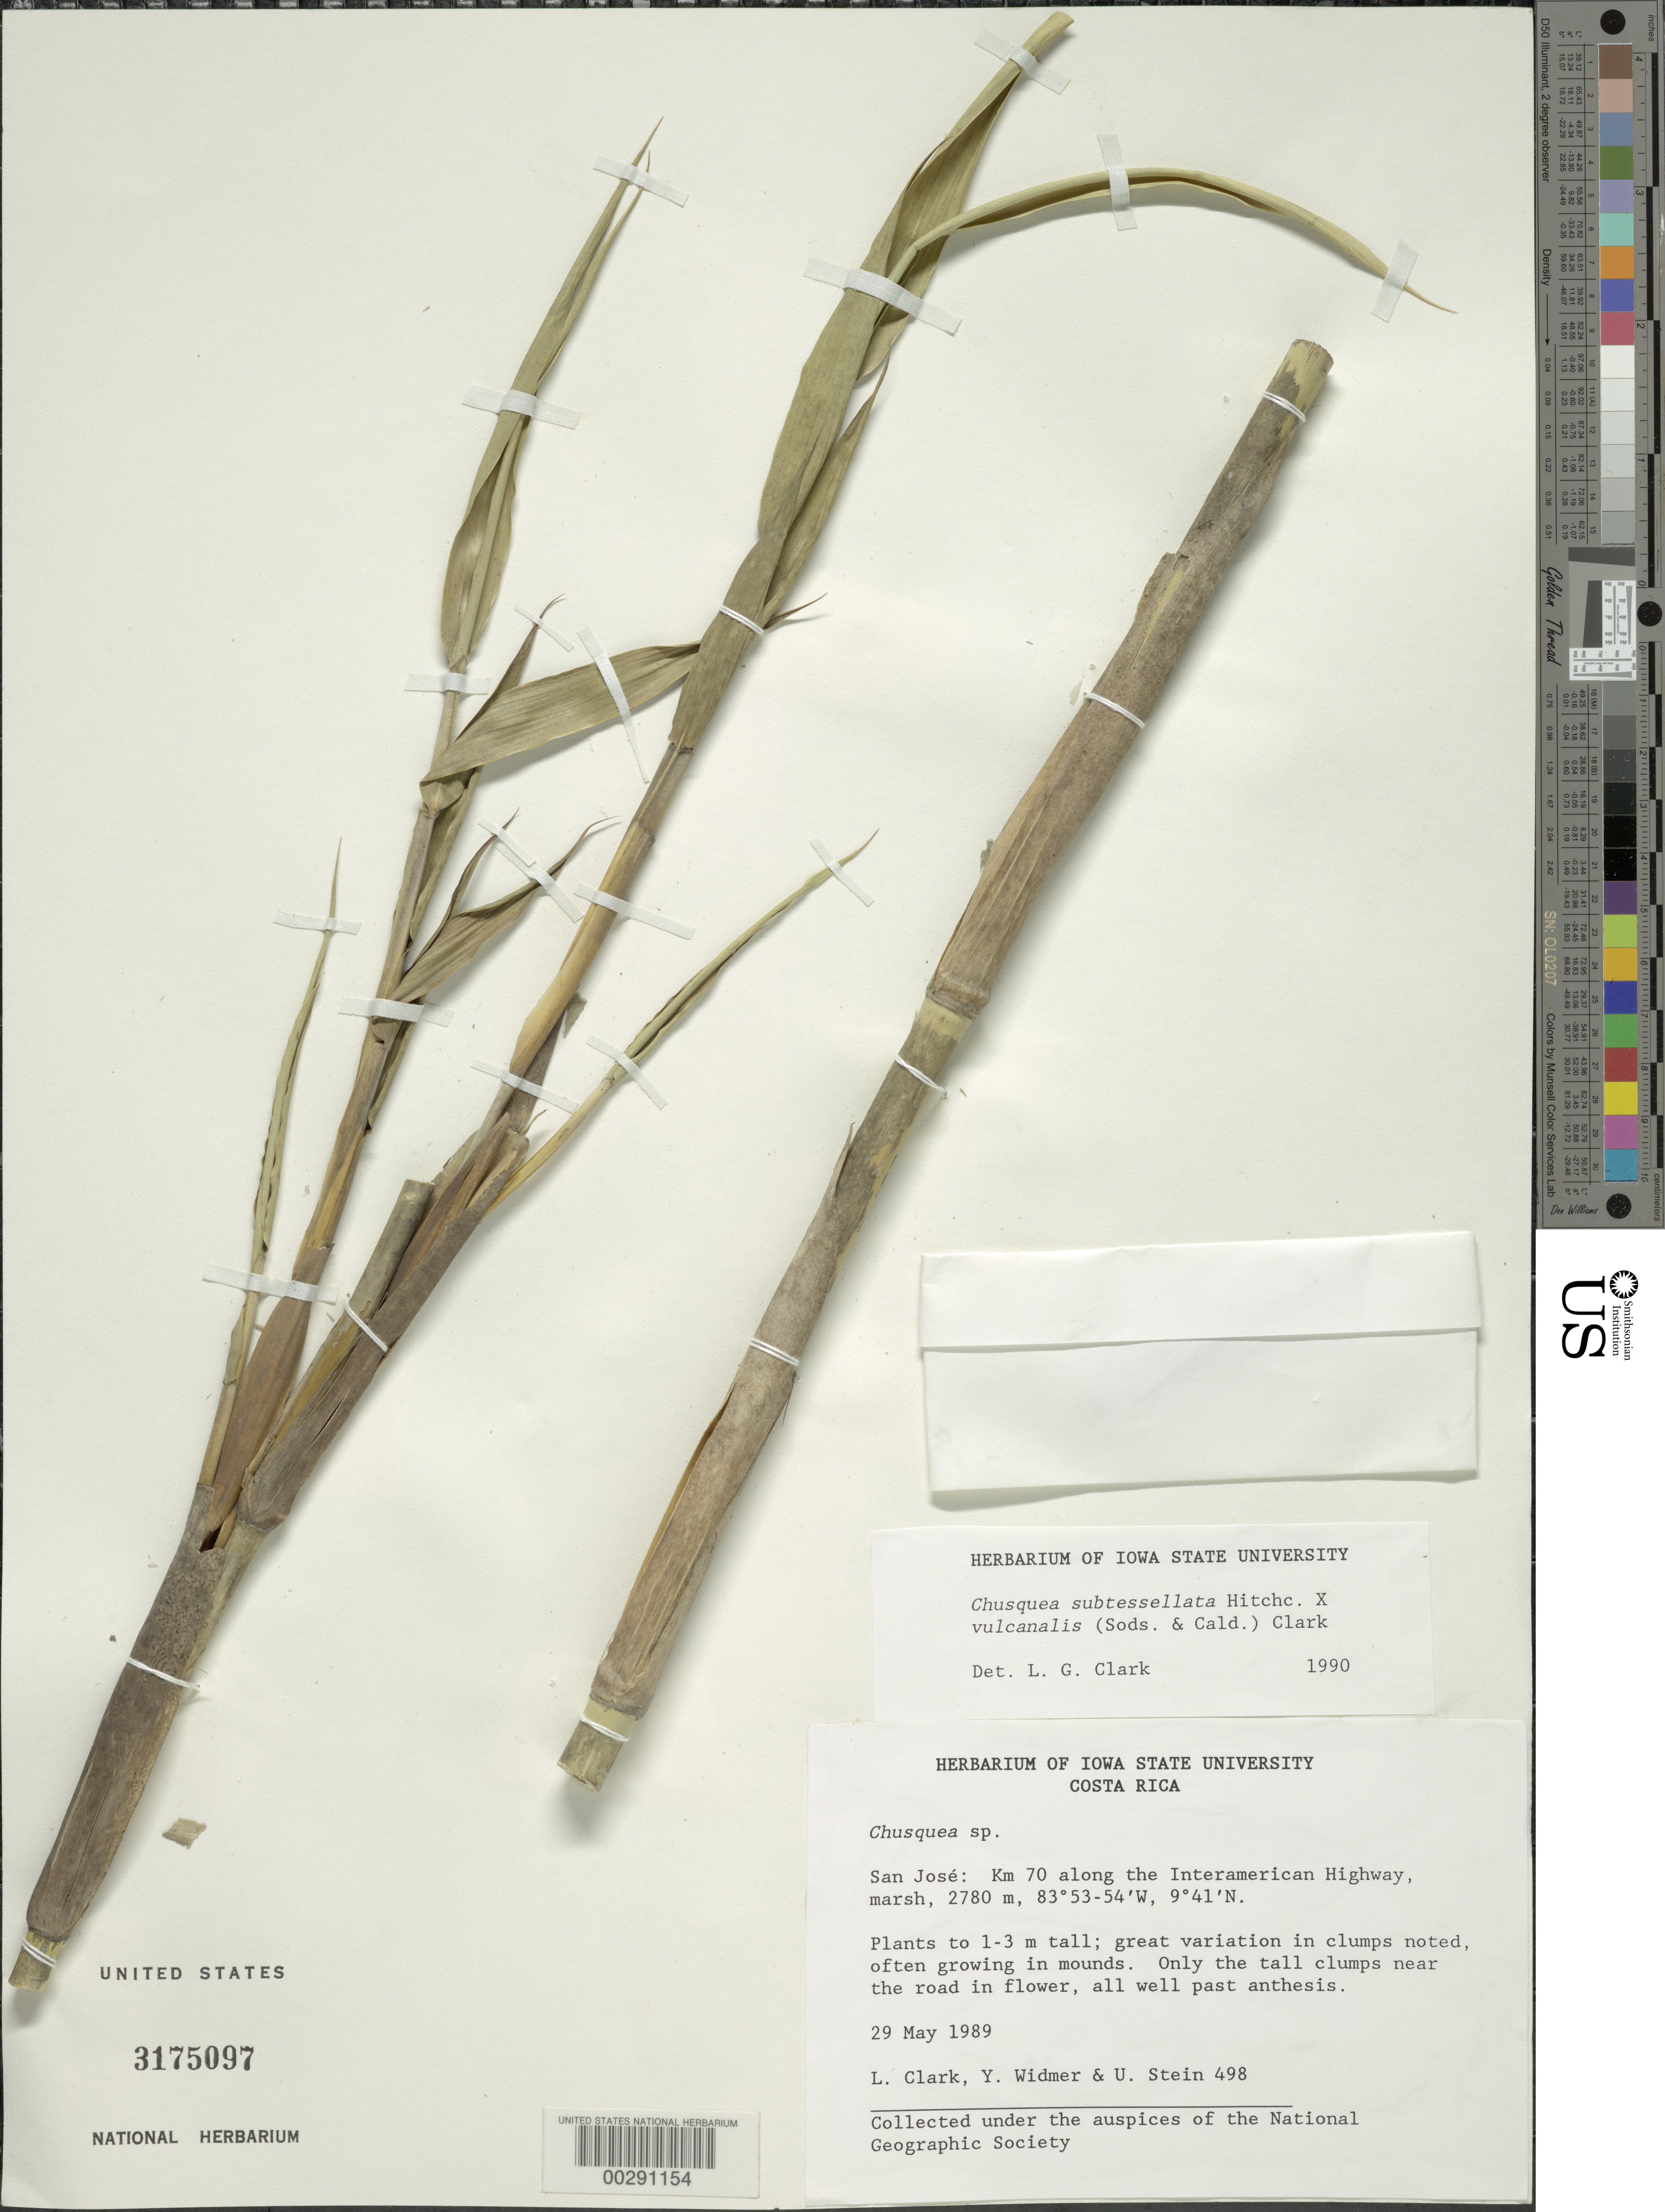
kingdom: Plantae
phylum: Tracheophyta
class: Liliopsida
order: Poales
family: Poaceae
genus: Chusquea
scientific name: Chusquea subtessellata x C. vulcanalis (Soderstr. & C. E. Calderón) L.G. Clark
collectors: L. G. Clark, Y. Widmer & U. Stein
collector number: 498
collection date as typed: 29 May 1989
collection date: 1989-05-29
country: Costa Rica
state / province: San José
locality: Km 70 along the interamerican highway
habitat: Marsh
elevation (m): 2780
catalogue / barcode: US 3175097